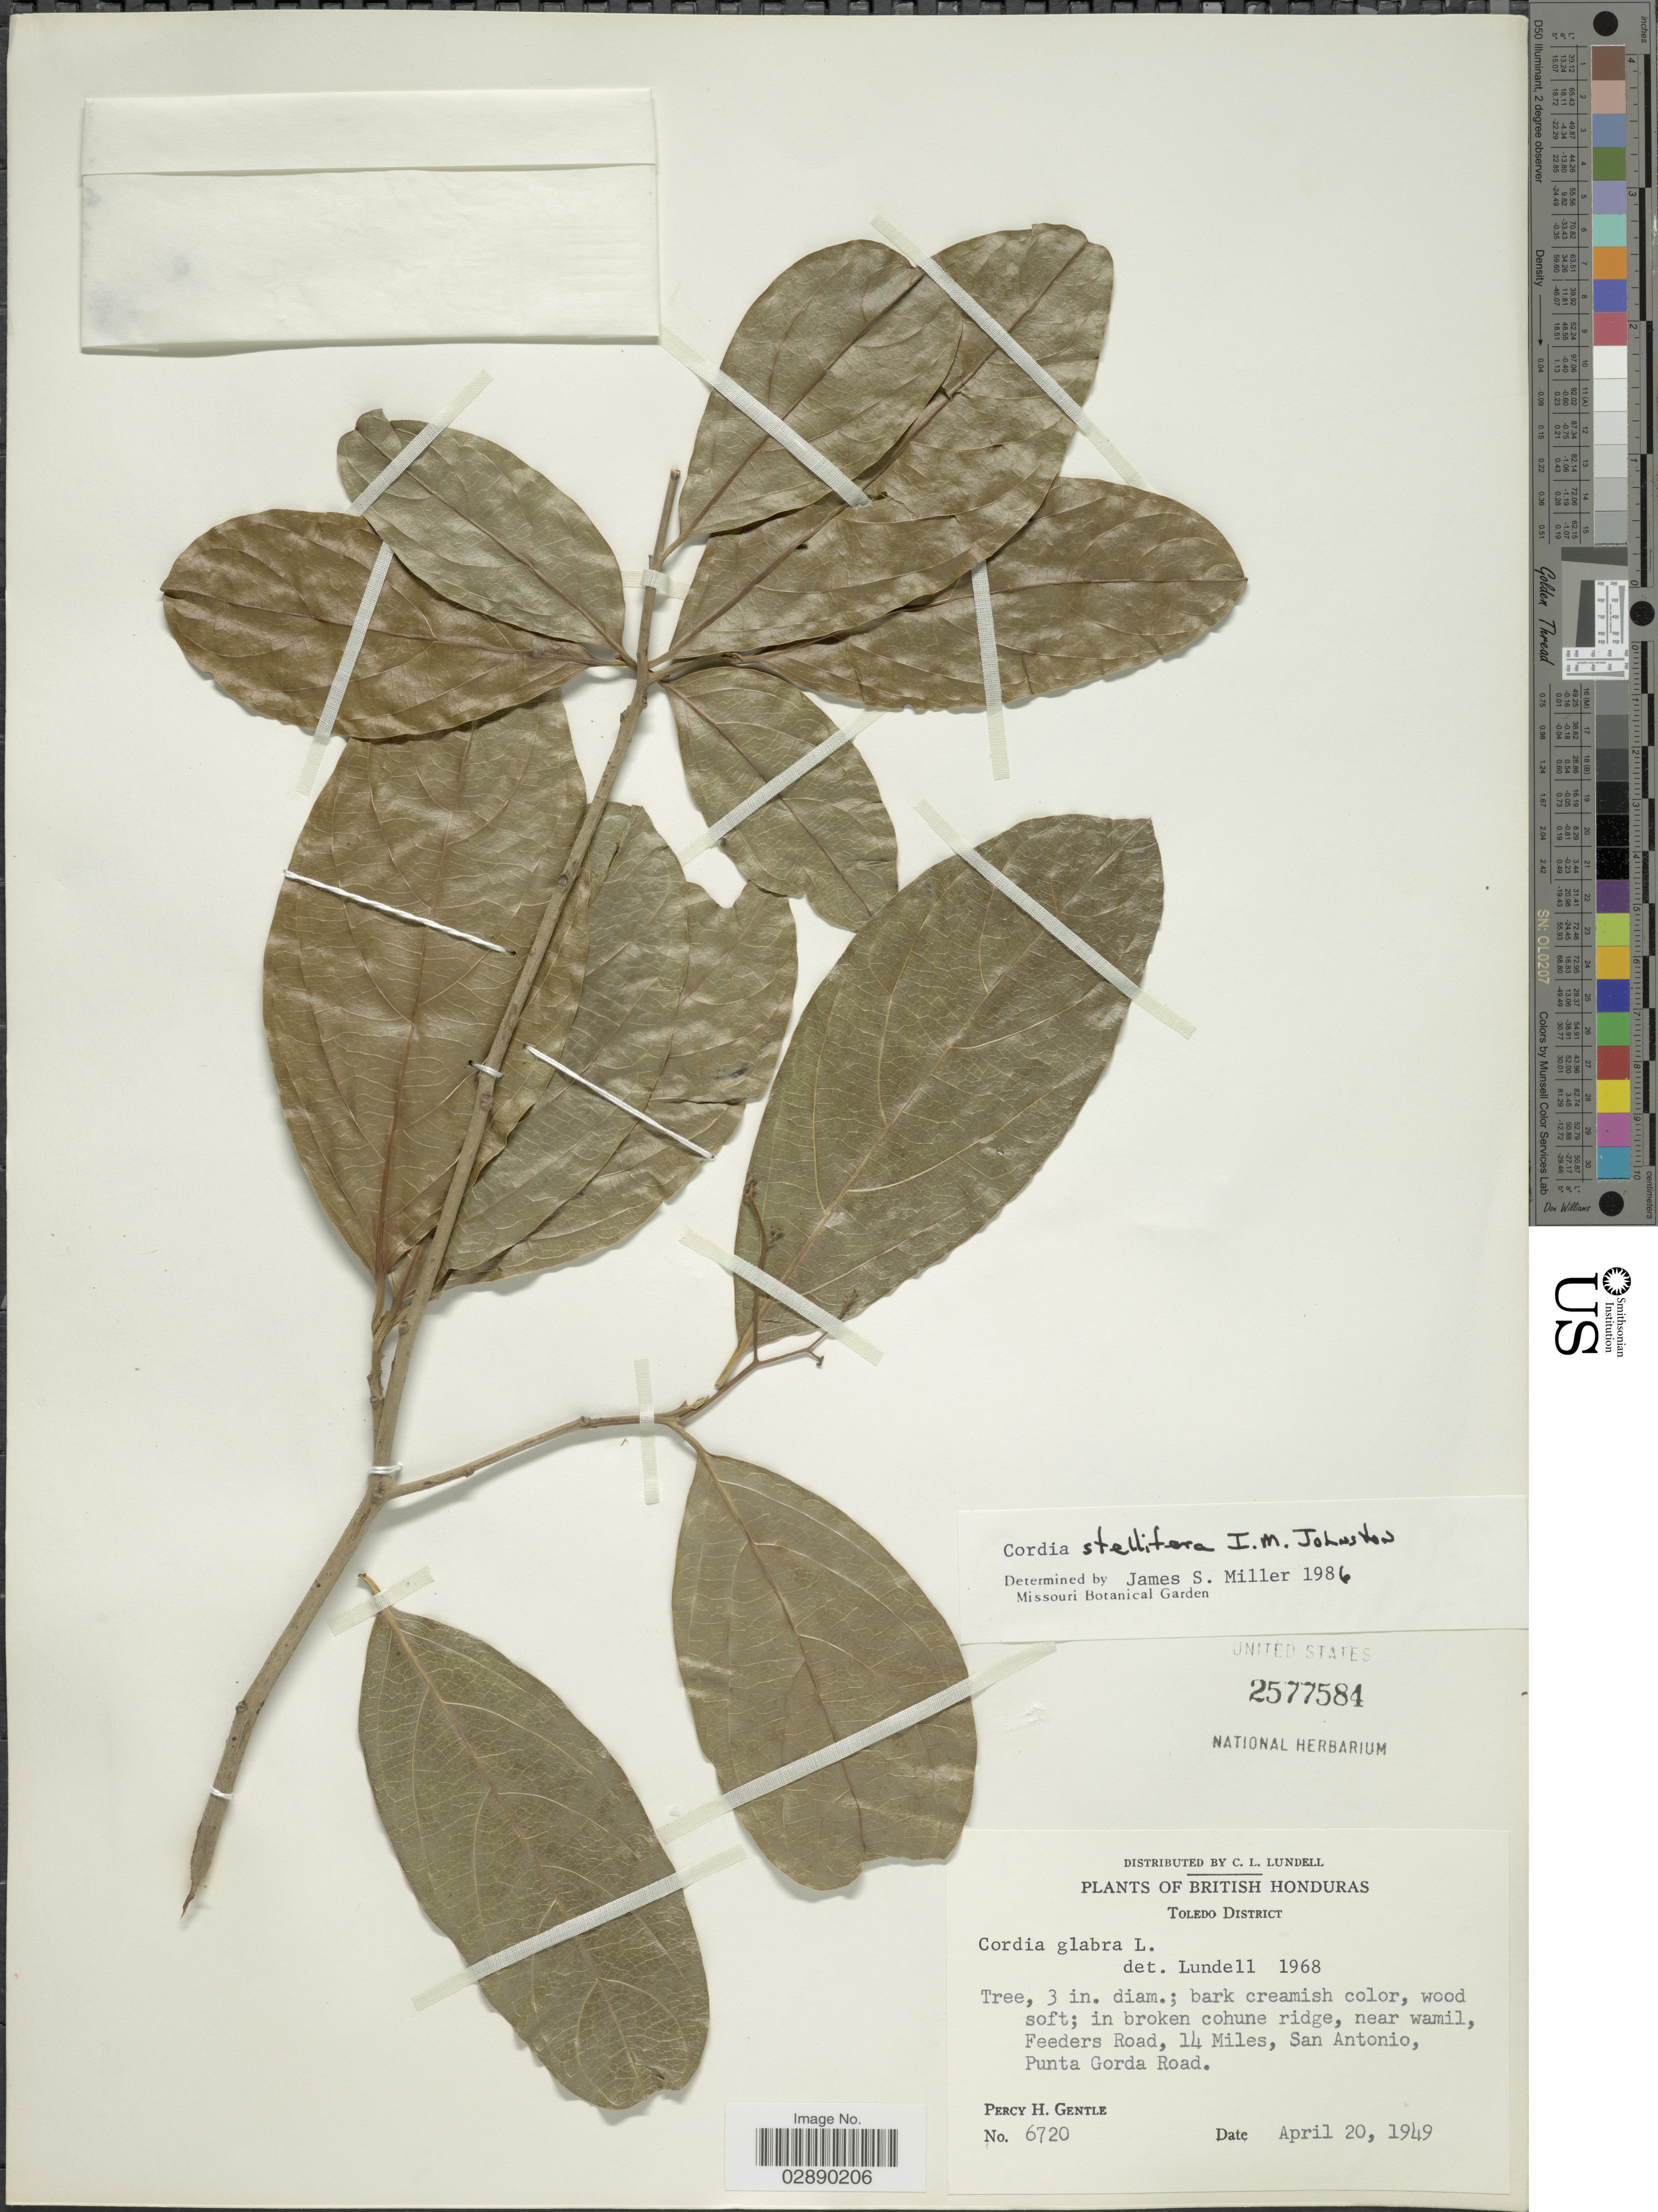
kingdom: Plantae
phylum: Tracheophyta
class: Magnoliopsida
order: Boraginales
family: Cordiaceae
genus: Cordia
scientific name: Cordia stellifera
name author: I.M. Johnst.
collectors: P. H. Gentle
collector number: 6720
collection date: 1949-04-20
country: Belize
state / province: Toledo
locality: British Honduras. Toledo District. Feeders Road, 14 Miles, San Antonio, Punta Gorda Road.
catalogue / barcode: US 2577584